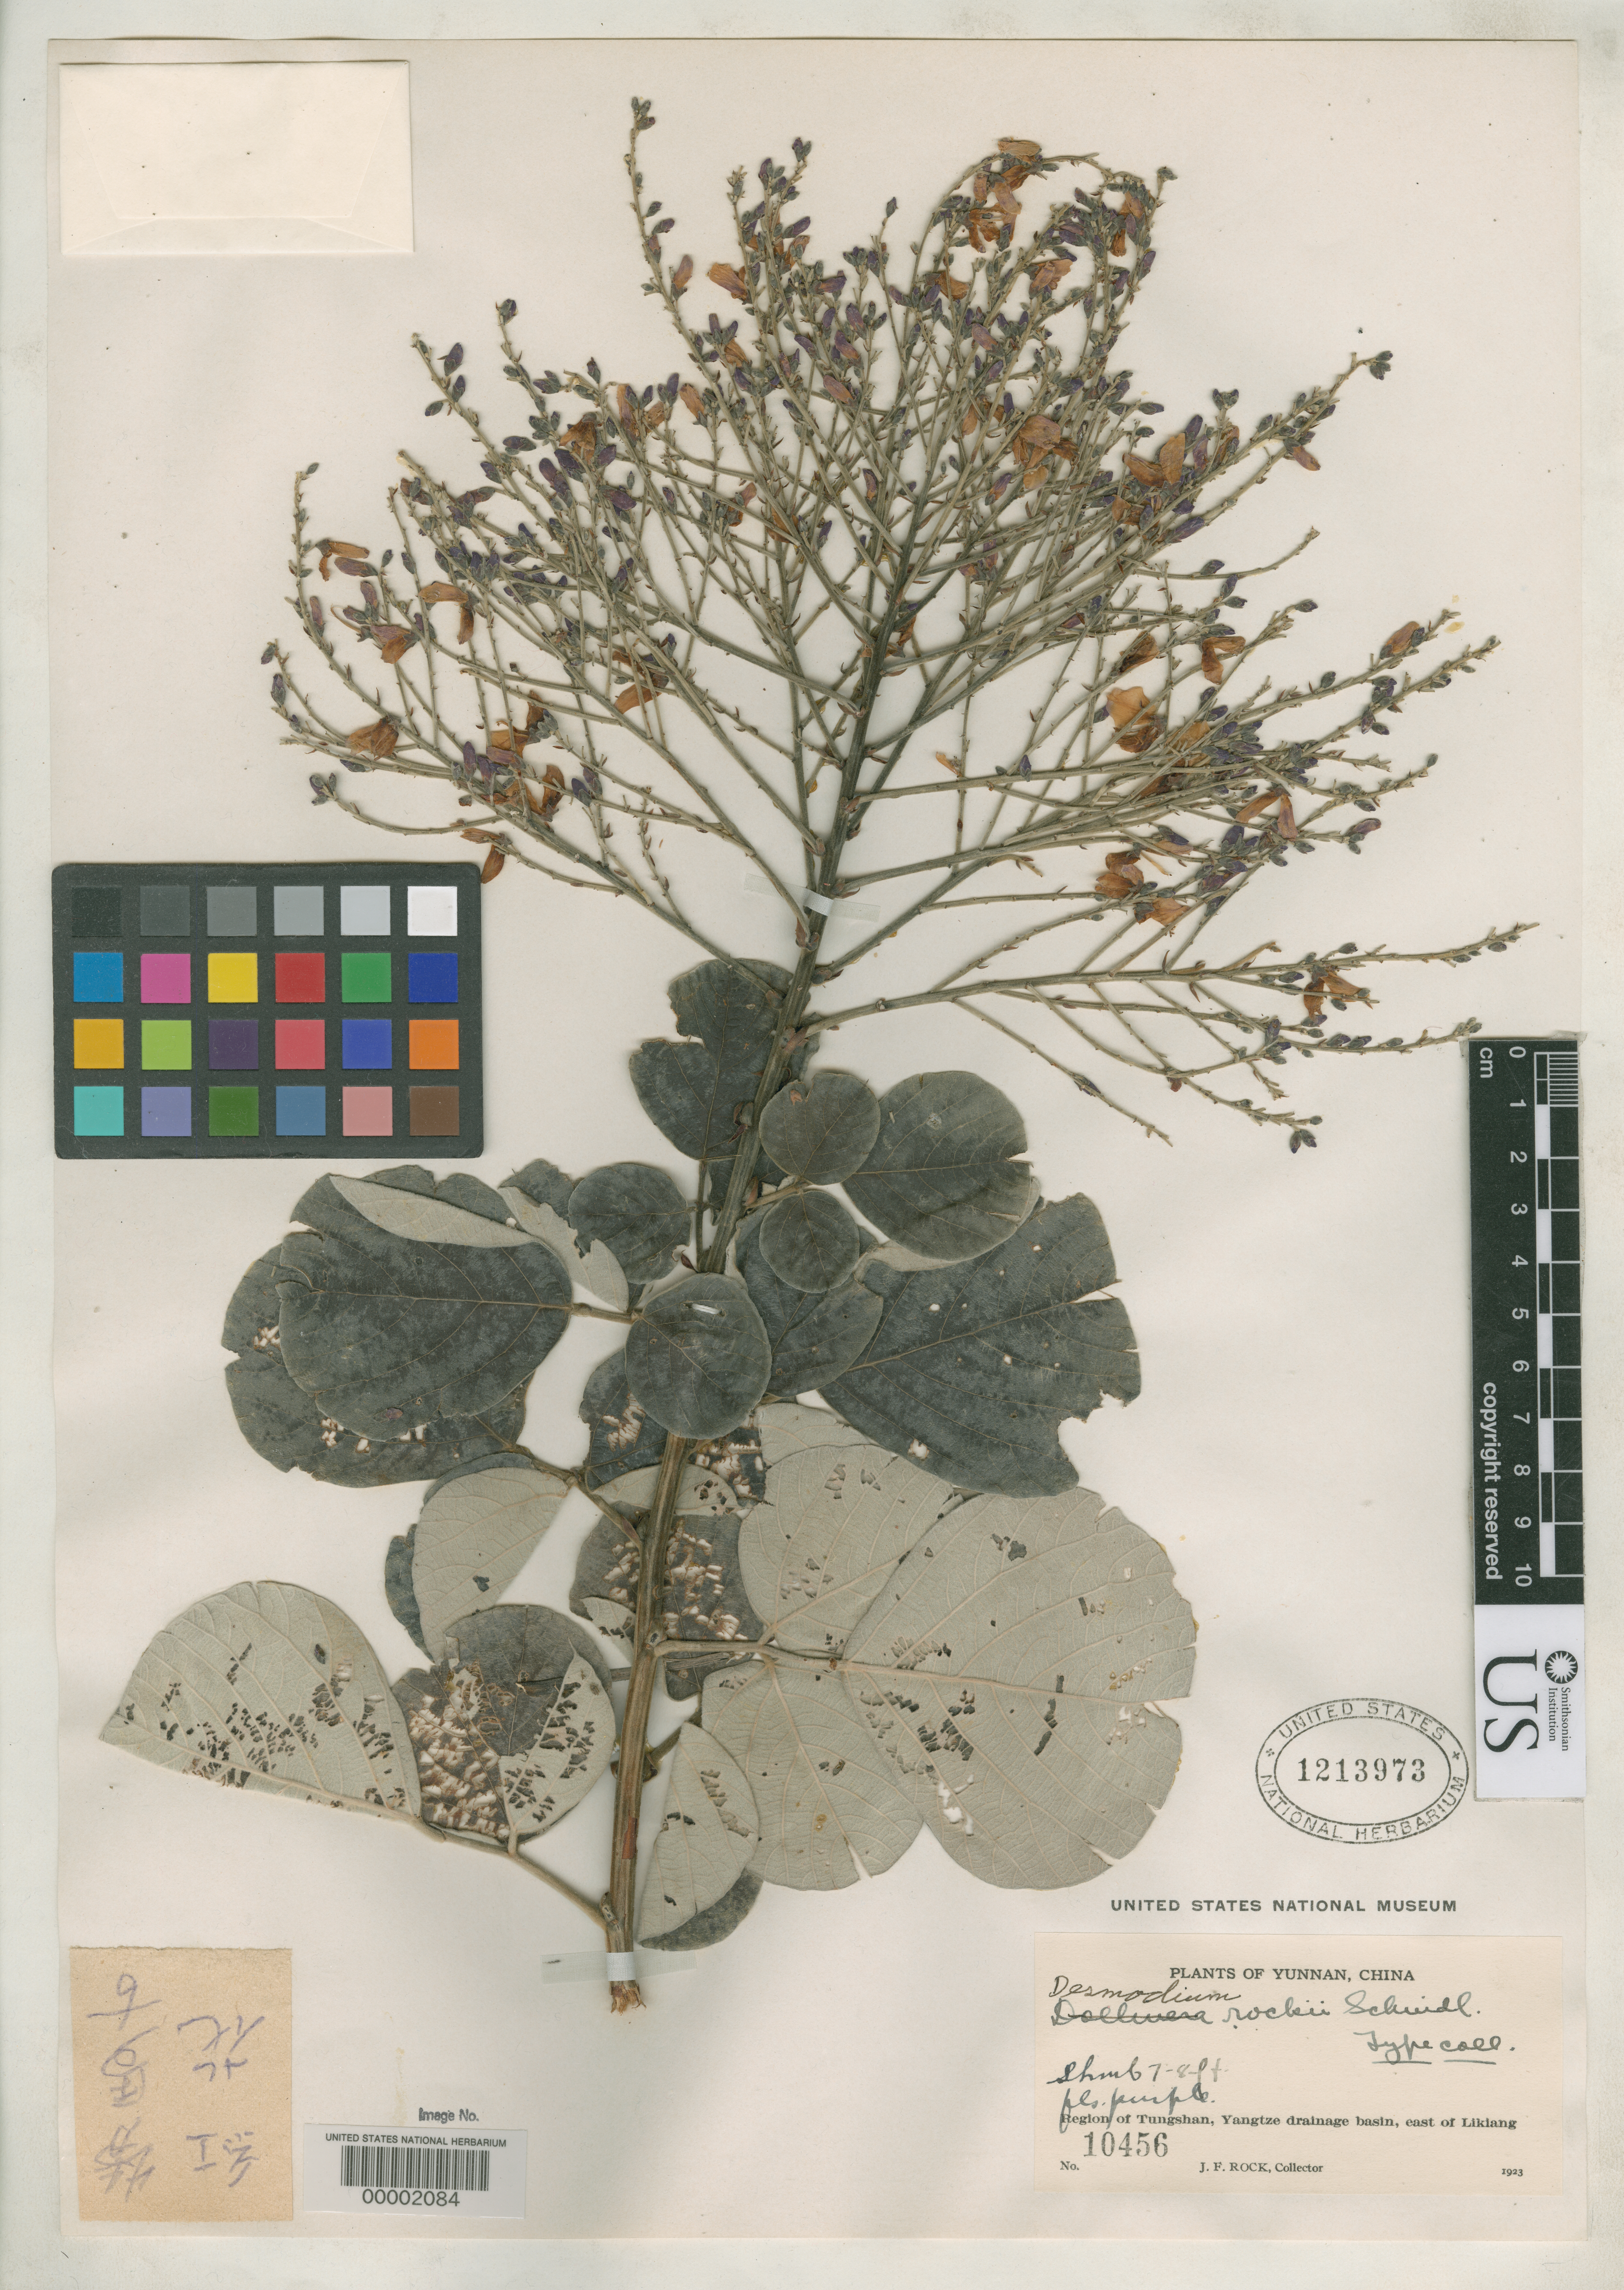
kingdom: Plantae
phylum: Tracheophyta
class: Magnoliopsida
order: Fabales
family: Fabaceae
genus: Desmodium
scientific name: Desmodium rockii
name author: Schindl.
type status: Isosyntype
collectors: J. F. Rock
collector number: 10456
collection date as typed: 1923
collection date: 1923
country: China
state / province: Yunnan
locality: Tungshan region, Yangtze drainage basin, east of Likiang.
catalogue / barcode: US 1213973